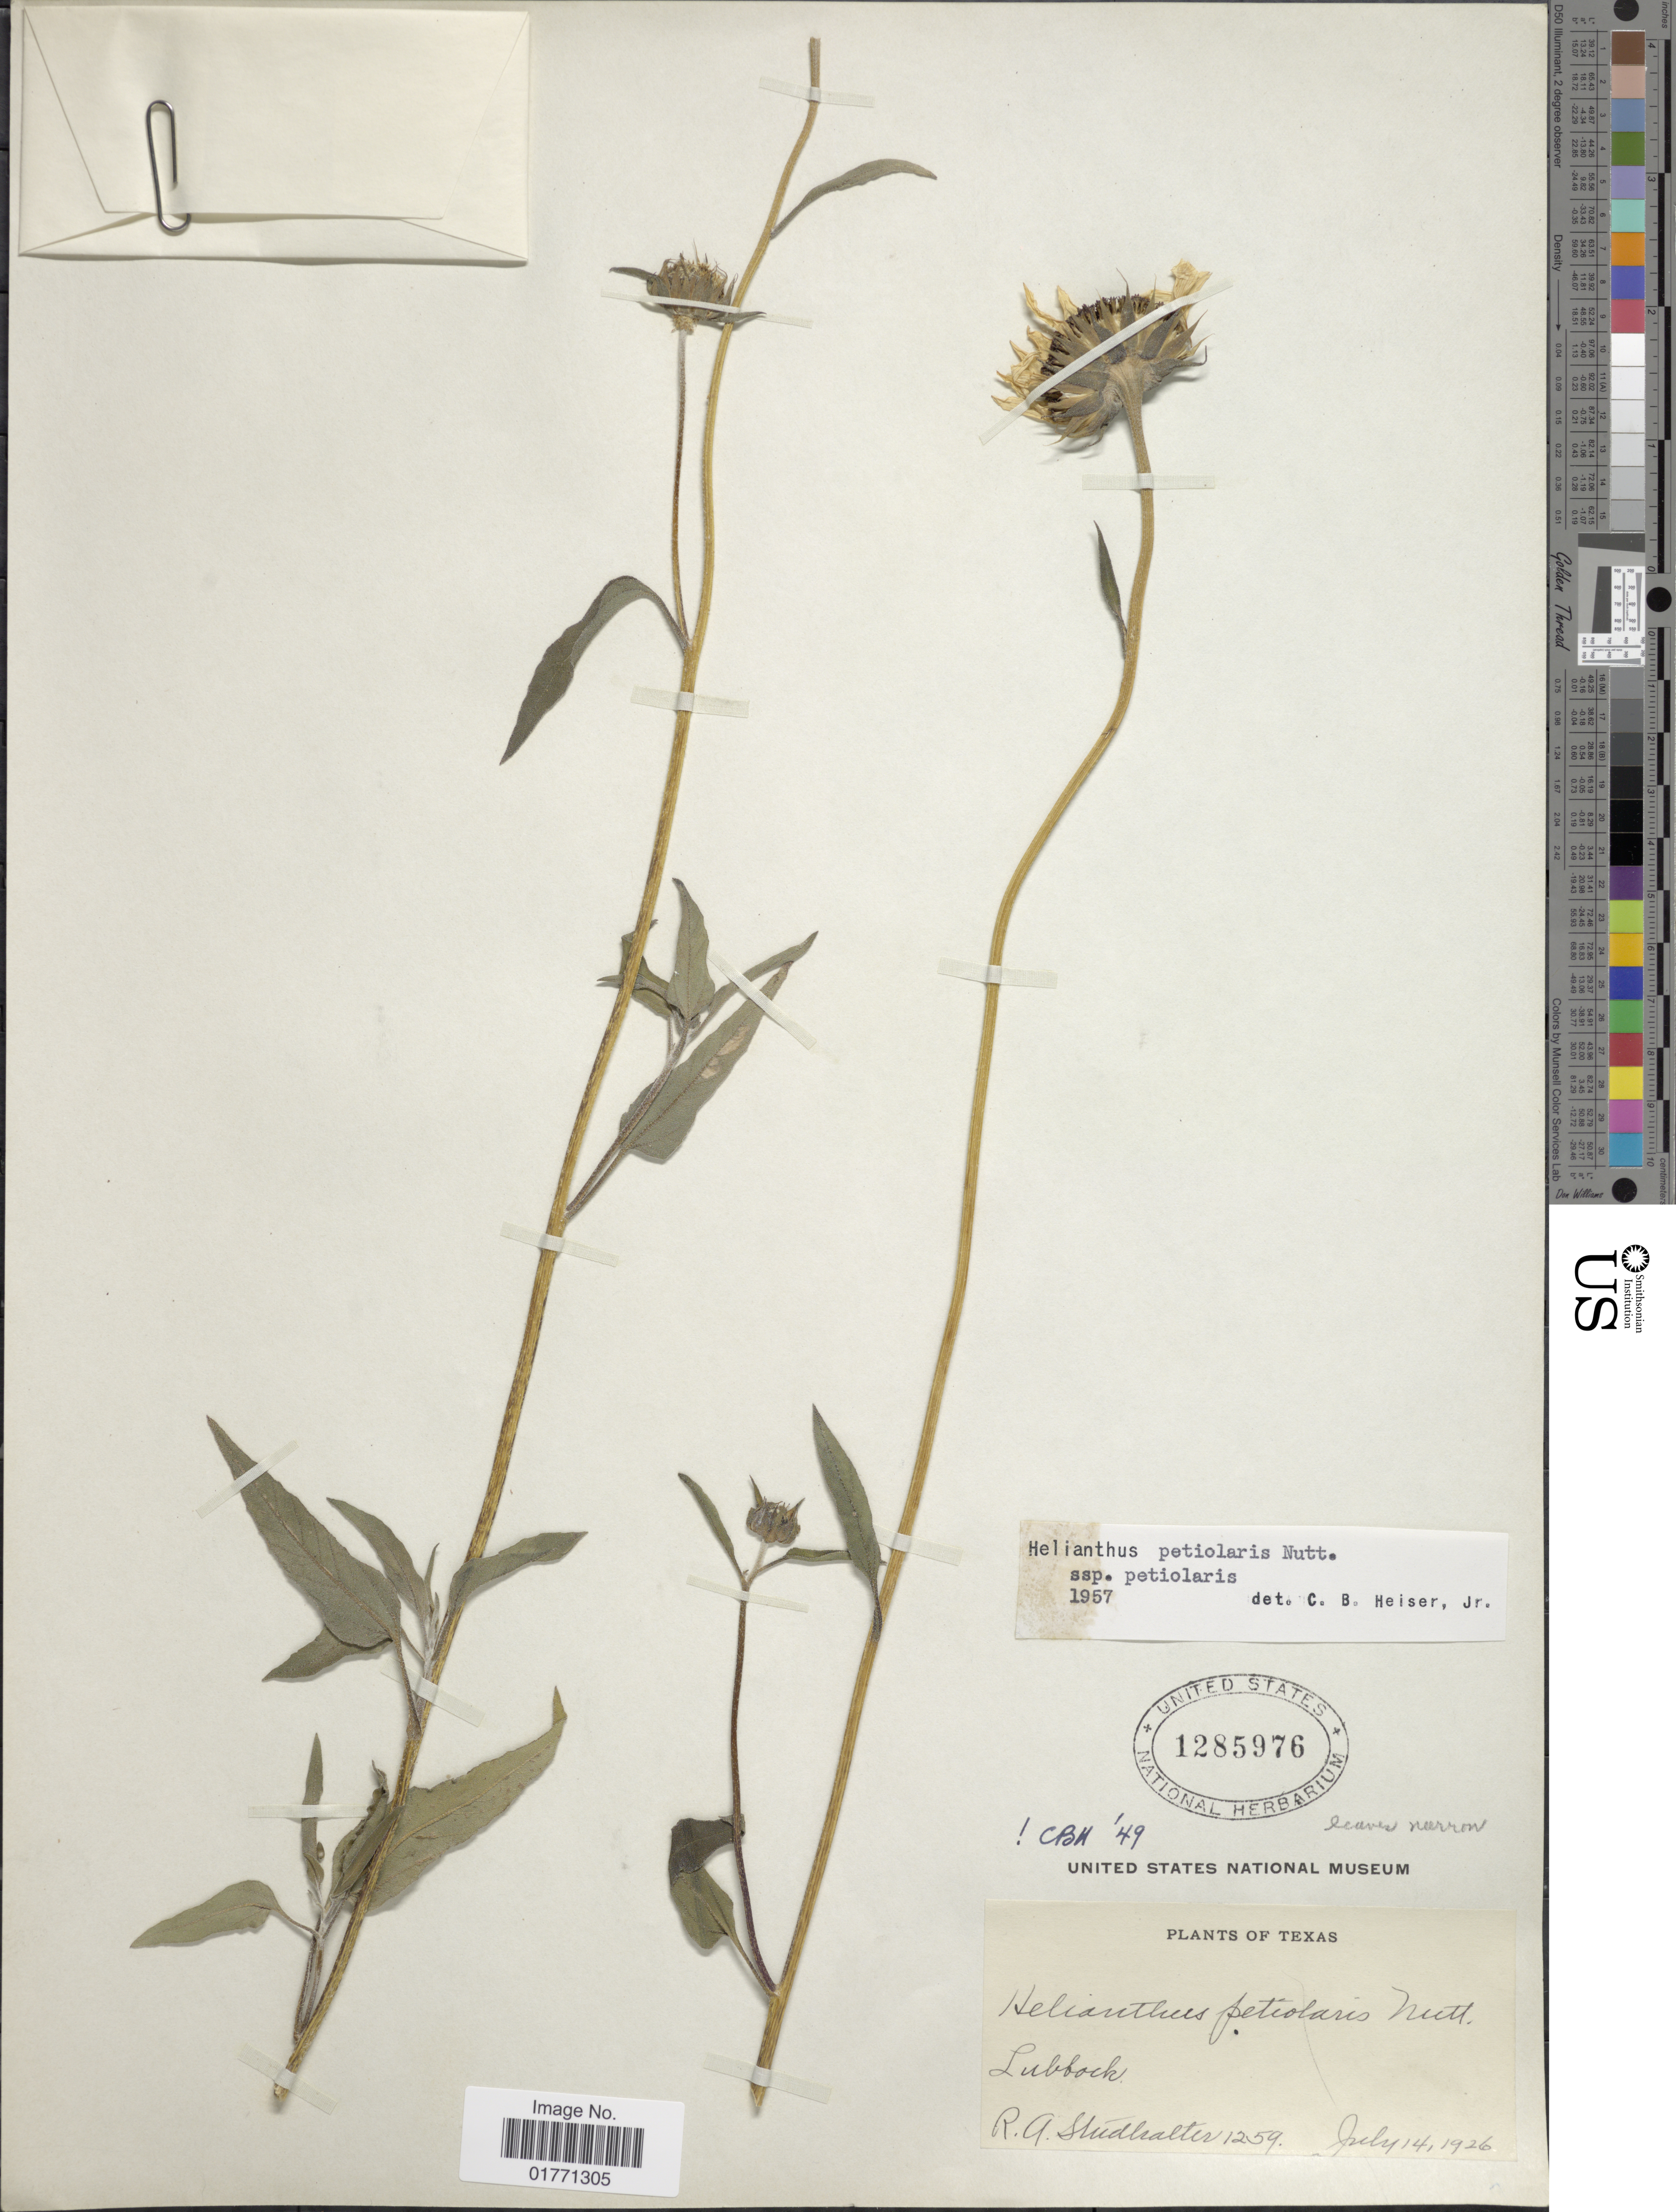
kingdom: Plantae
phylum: Tracheophyta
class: Magnoliopsida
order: Asterales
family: Asteraceae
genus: Helianthus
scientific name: Helianthus petiolaris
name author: Nutt.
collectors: R. Studhalter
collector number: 1259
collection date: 1926-07-14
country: United States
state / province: Texas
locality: Lubbock.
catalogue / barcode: US 1285976